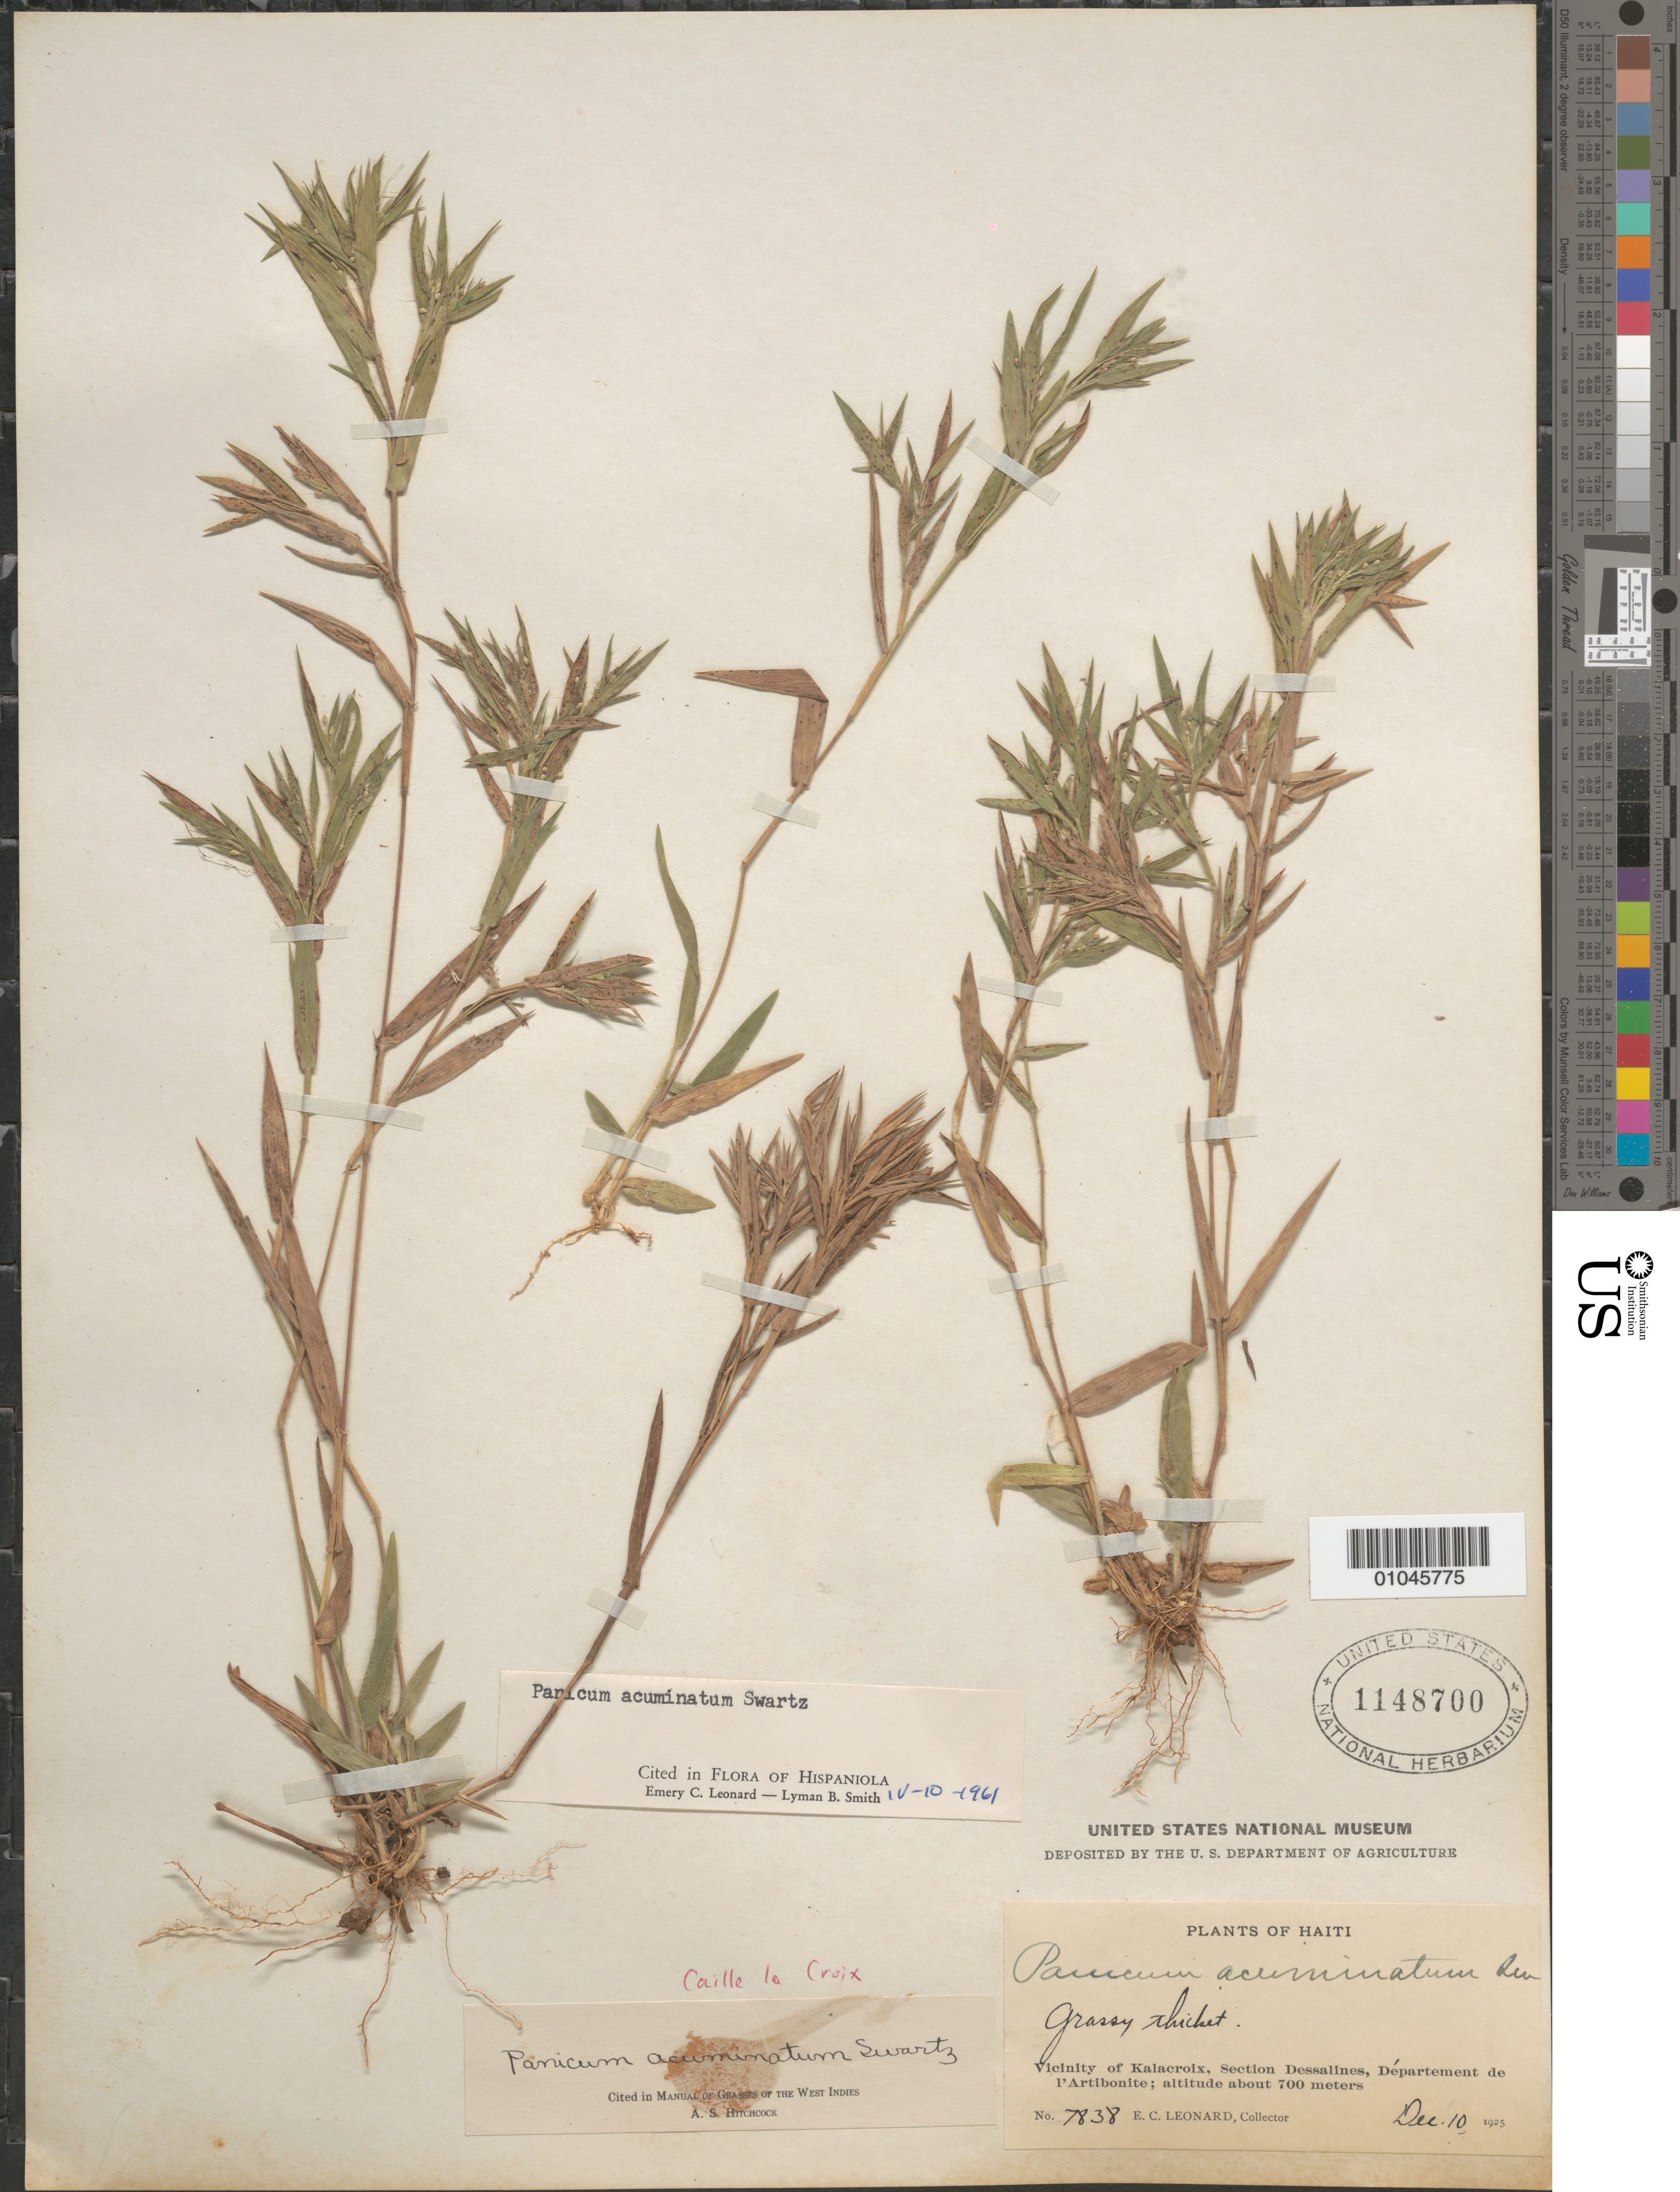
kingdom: Plantae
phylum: Tracheophyta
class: Liliopsida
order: Poales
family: Poaceae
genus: Panicum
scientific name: Panicum acuminatum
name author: Sw.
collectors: E. C. Leonard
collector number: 7838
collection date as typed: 10 Dec 1925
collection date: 1925-12-10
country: Haiti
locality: Vicinity of Kalacroix, Section Dessalines. Grassy thicket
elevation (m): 700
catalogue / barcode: US 1148700